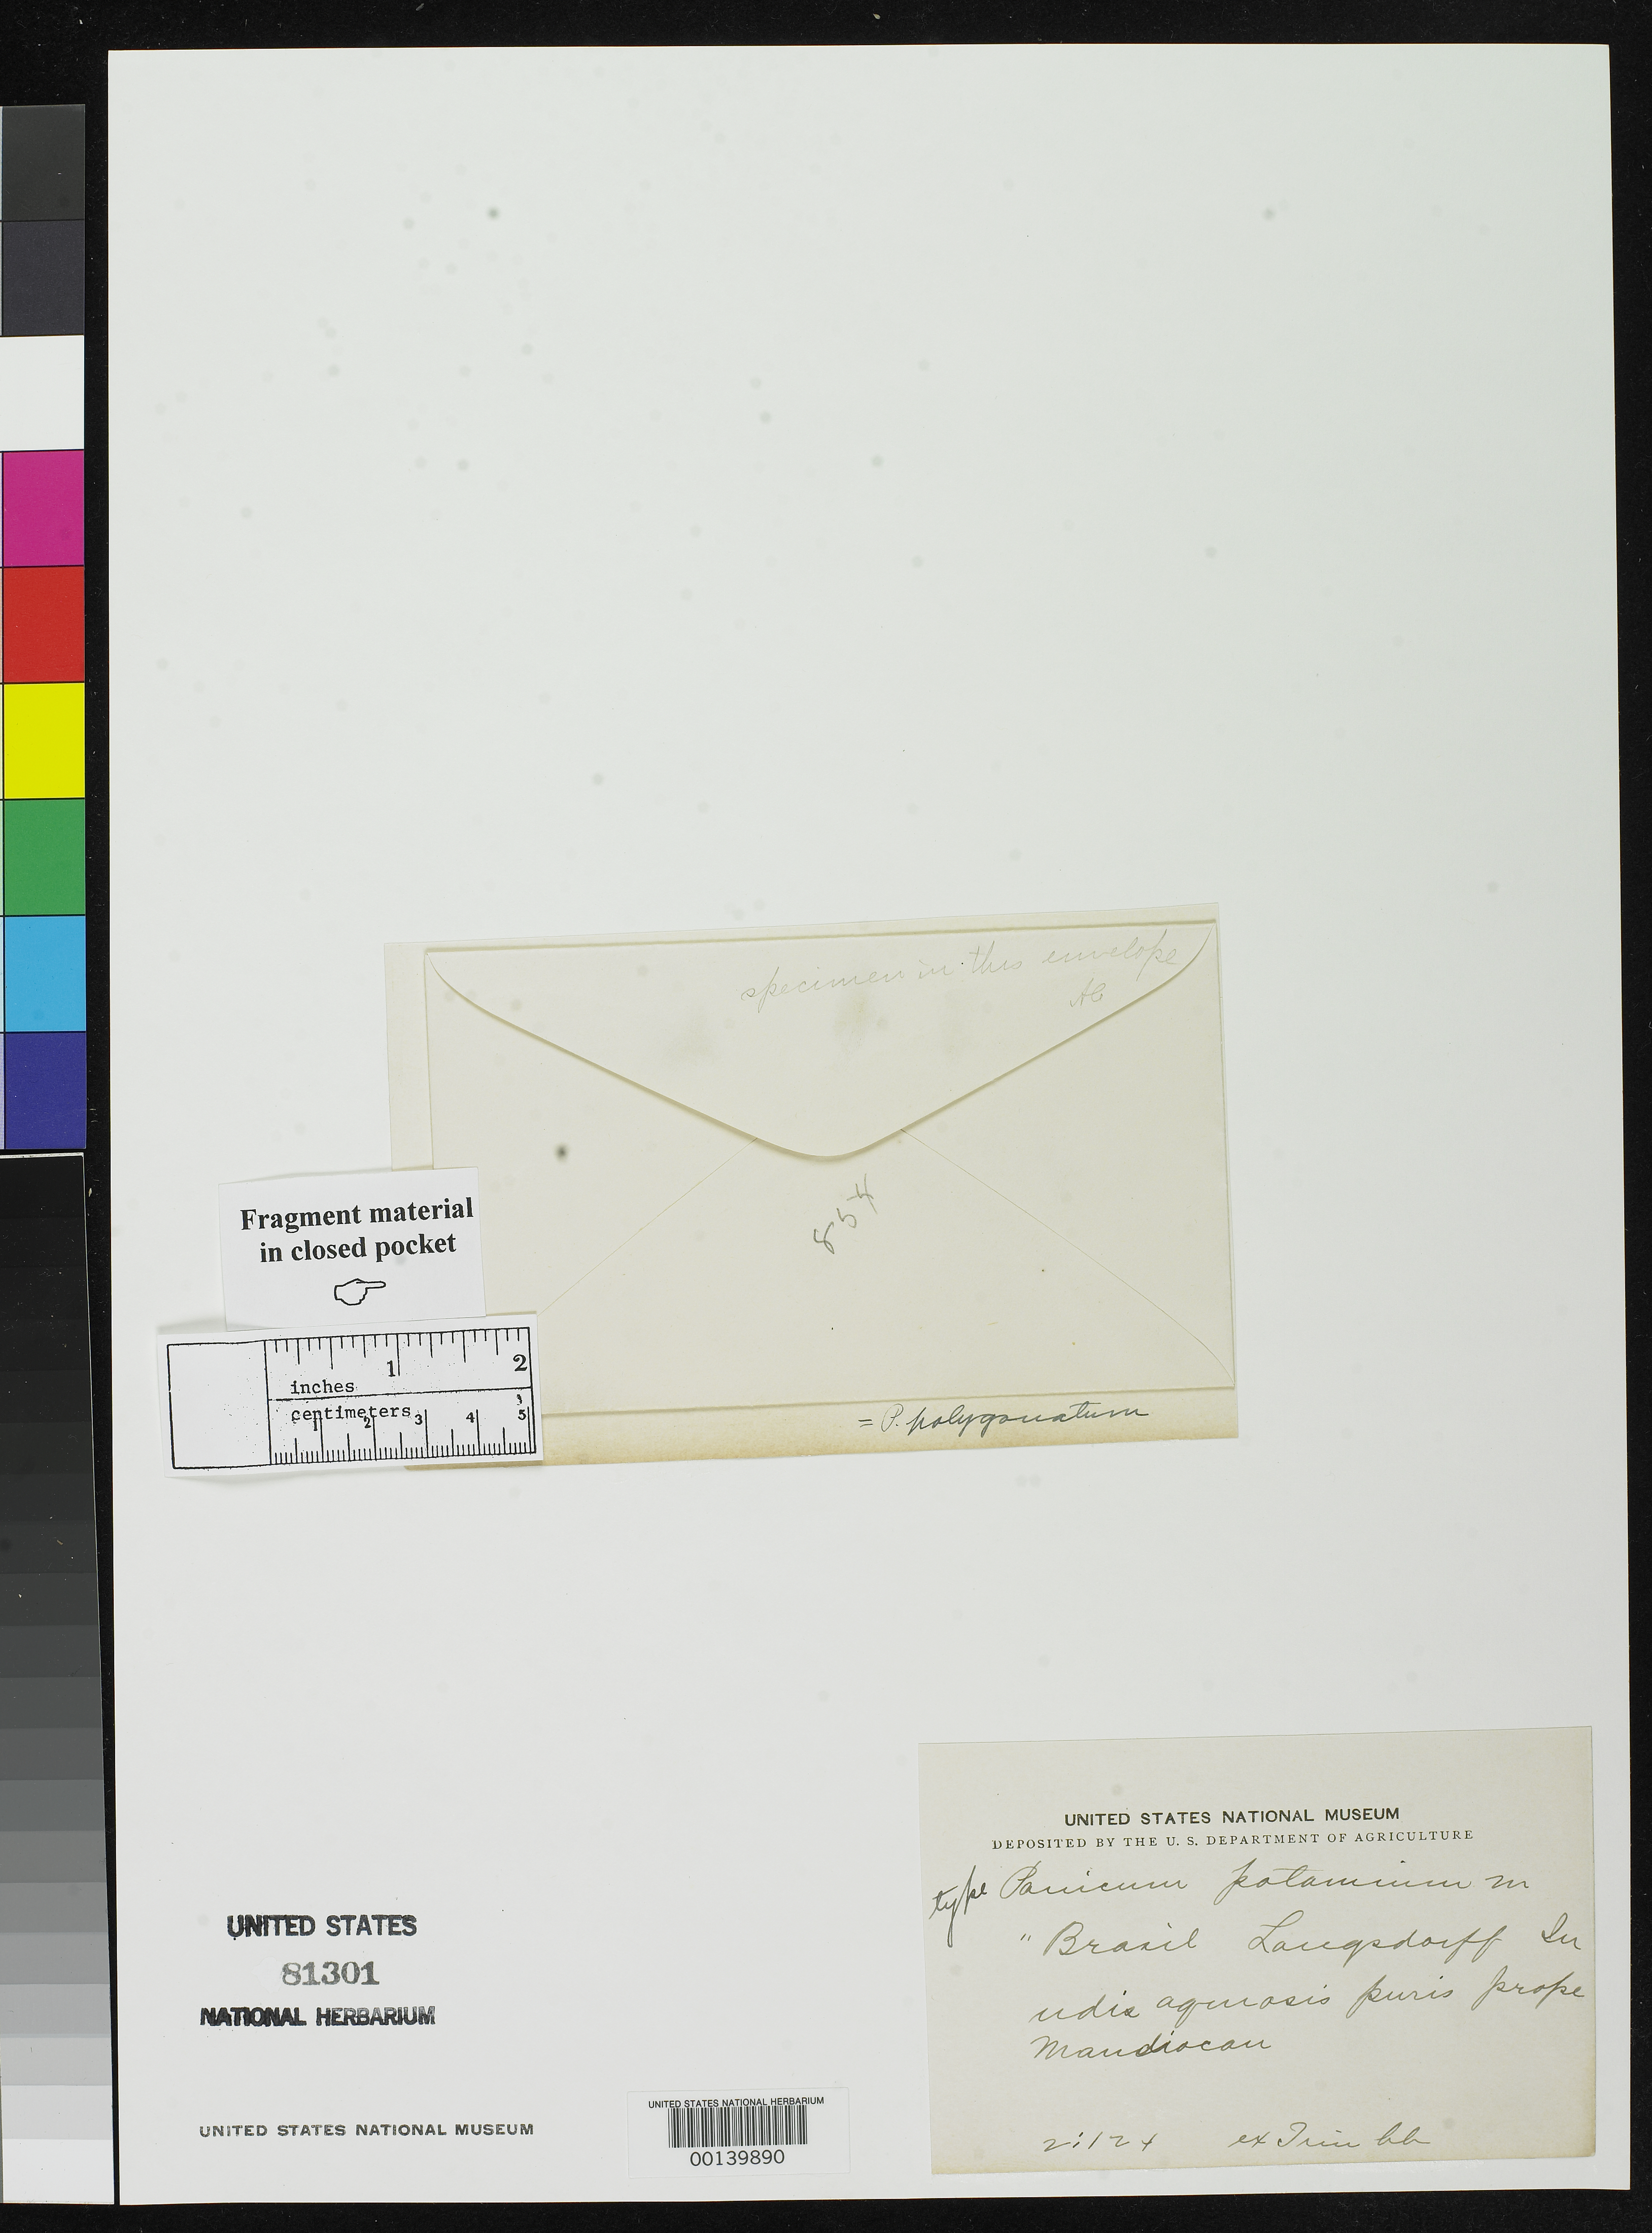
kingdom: Plantae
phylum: Tracheophyta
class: Liliopsida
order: Poales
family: Poaceae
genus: Panicum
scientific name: Panicum potamium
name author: Trin.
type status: Type Fragment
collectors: G. H. von Langsdorff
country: Brazil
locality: Pr. [prope] Mandiocan.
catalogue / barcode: US 81301